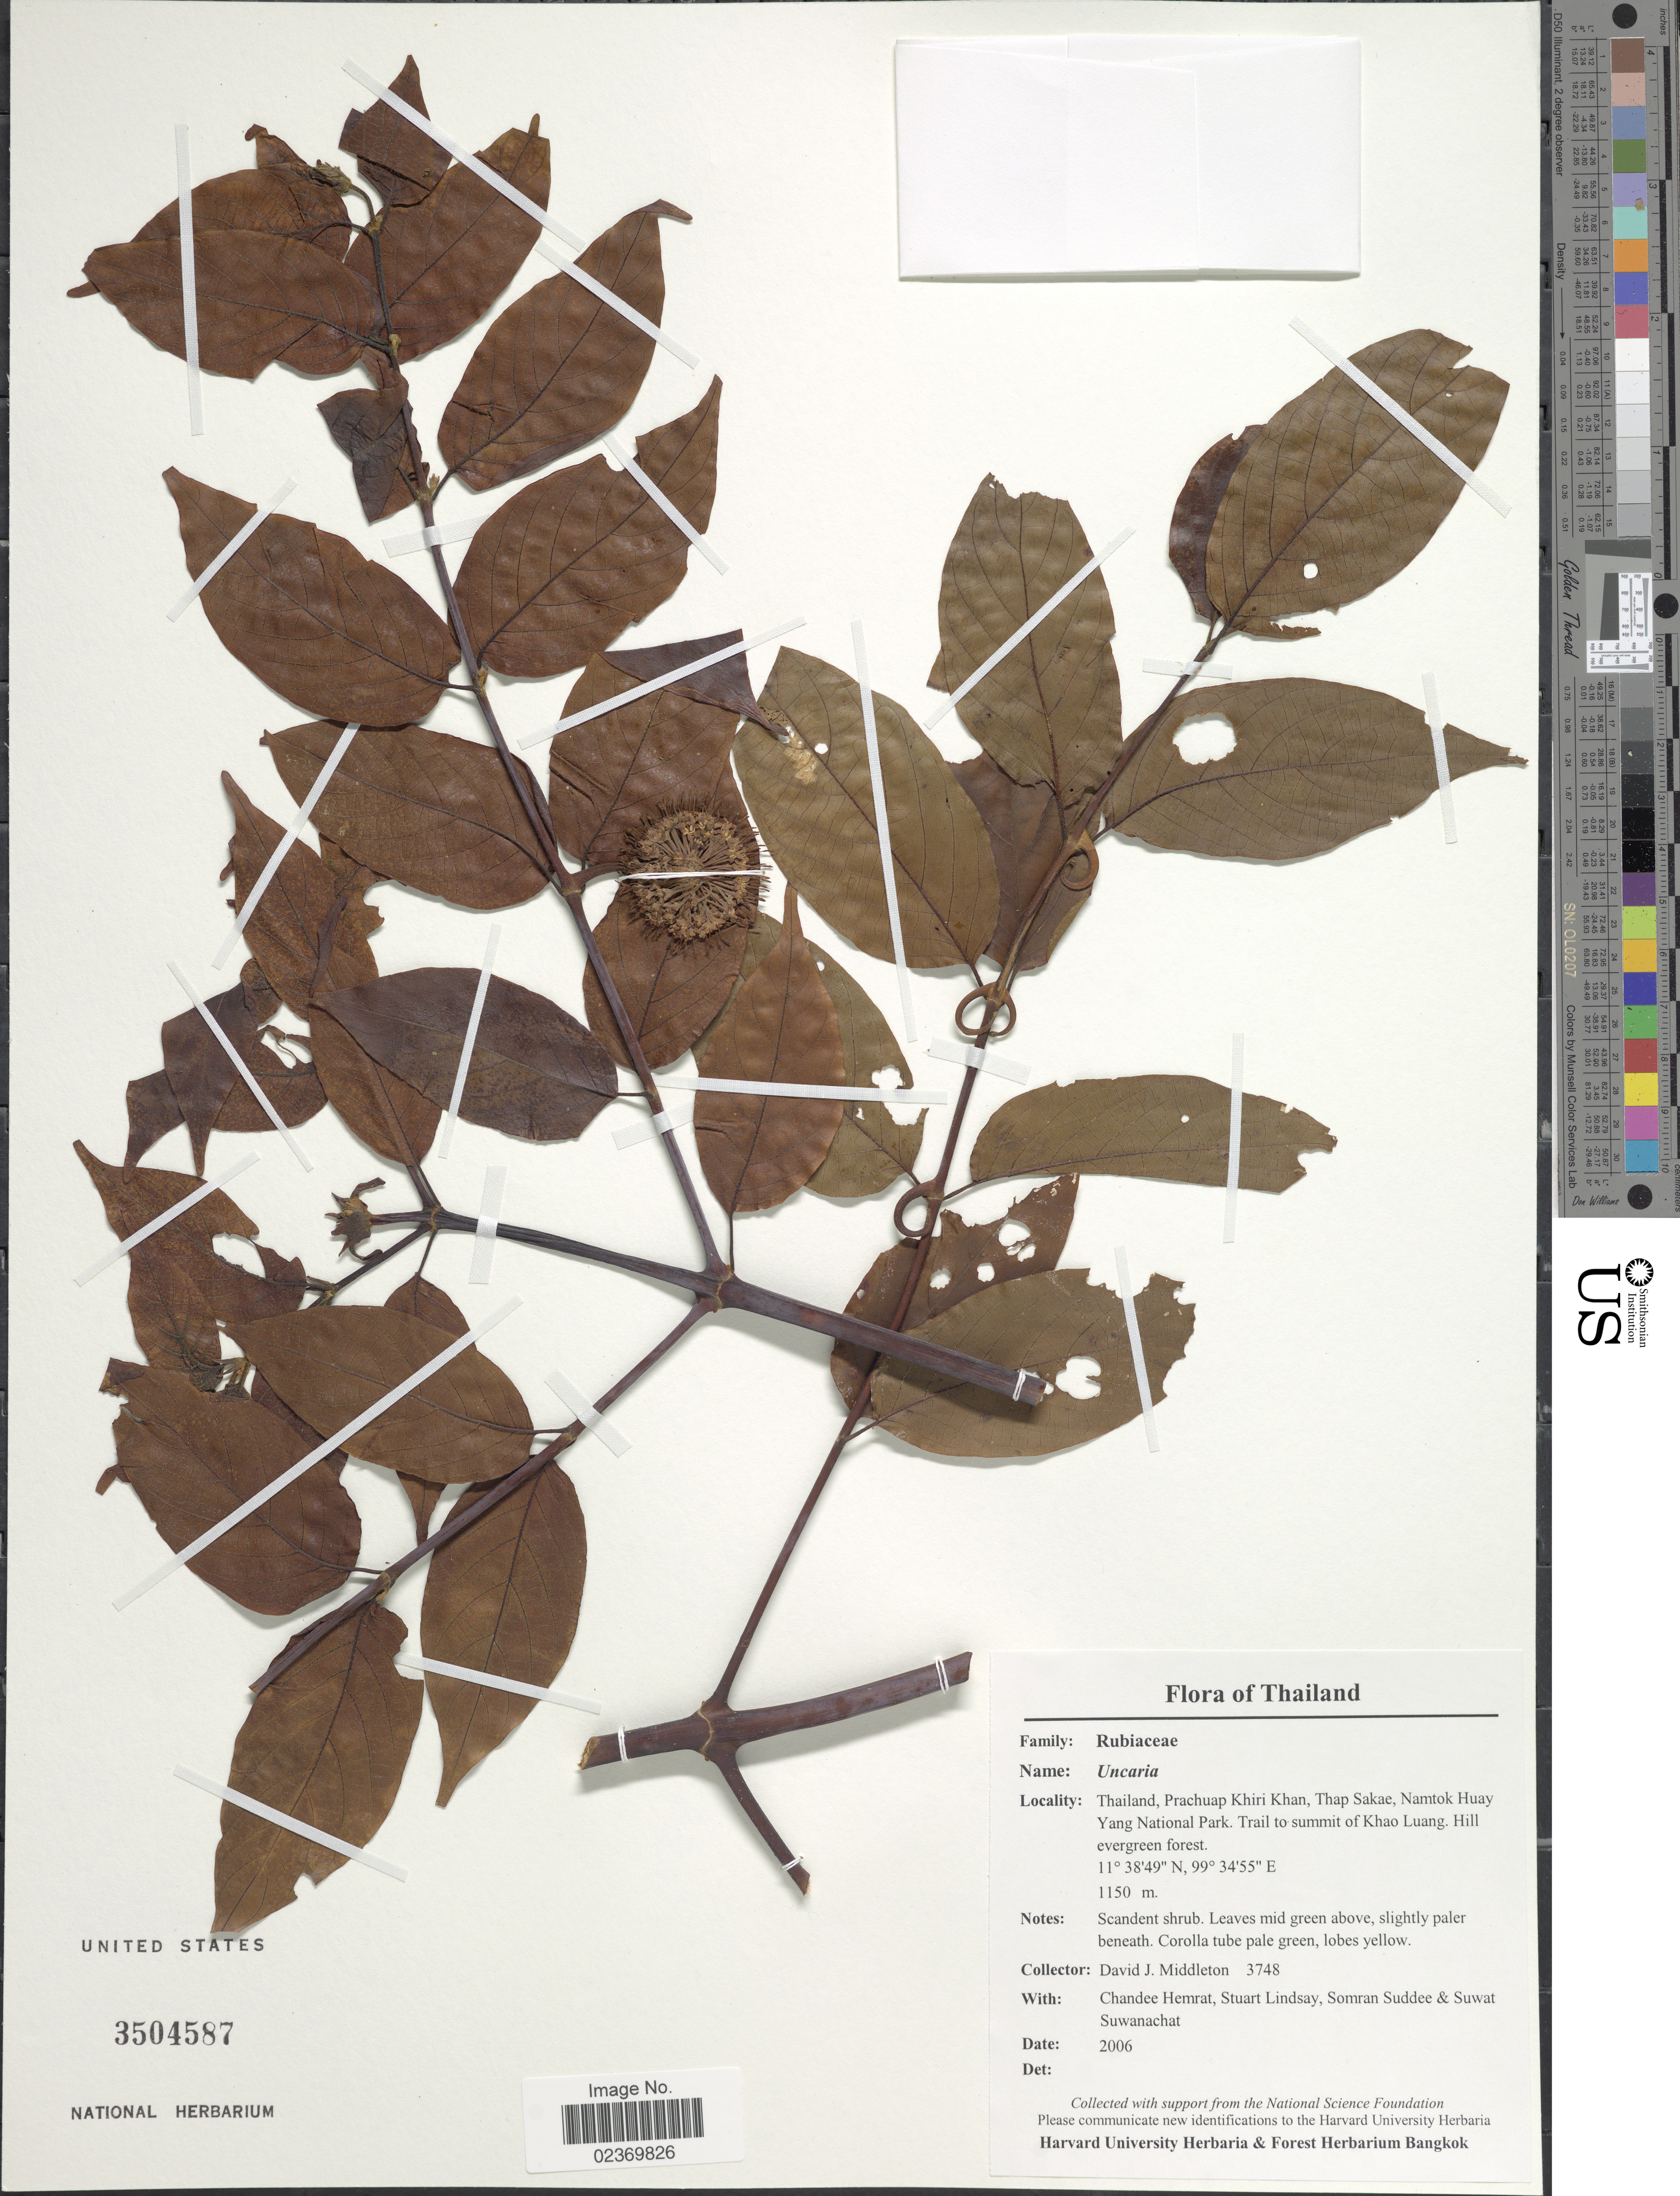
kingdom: Plantae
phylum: Tracheophyta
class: Magnoliopsida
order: Gentianales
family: Rubiaceae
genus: Uncaria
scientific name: Uncaria sp.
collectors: D. J. Middleton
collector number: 3748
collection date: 2006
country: Thailand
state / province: Prachuap Khiri Khan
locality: Thap Sakae, Namtok Huay Yang National Park. Trail to summit of Khao Luang.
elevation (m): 1150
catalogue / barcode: US 3504587